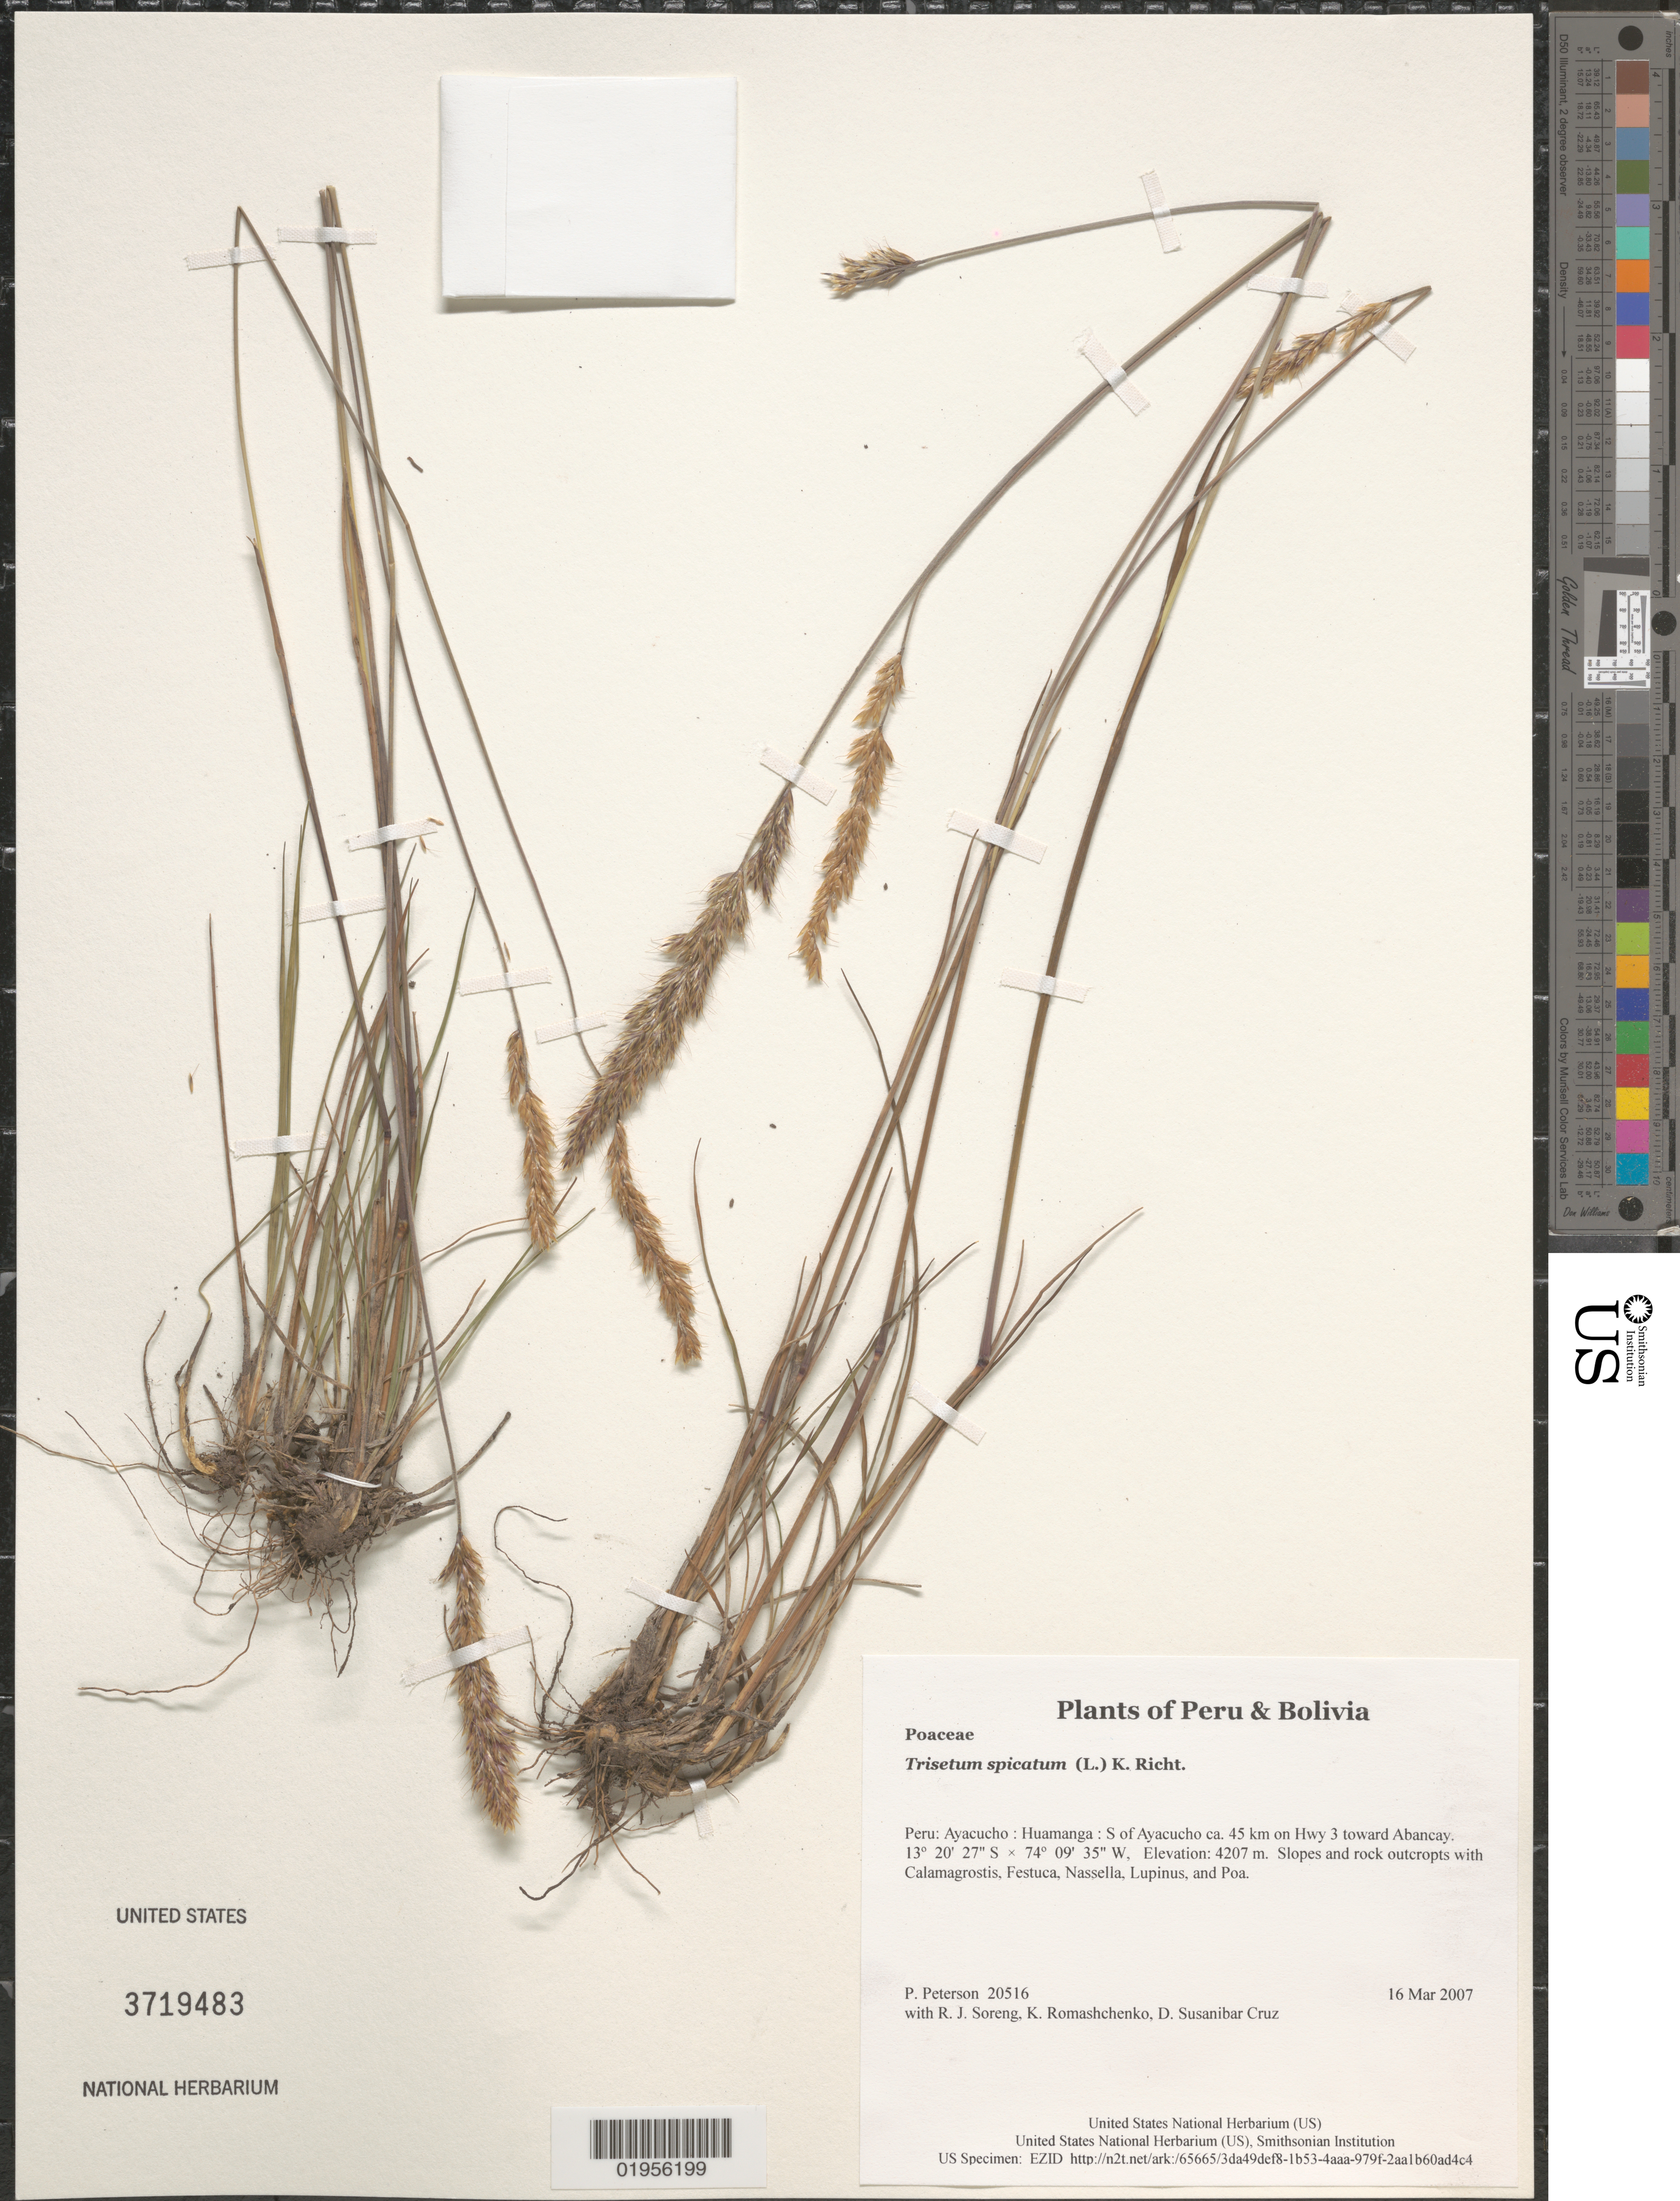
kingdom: Plantae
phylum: Tracheophyta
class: Liliopsida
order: Poales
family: Poaceae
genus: Trisetum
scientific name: Trisetum spicatum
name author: (L.) K. Richt.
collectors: P. M. Peterson, R. J. Soreng, K. Romashchenko & D. Susanibar Cruz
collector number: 20516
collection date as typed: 16 Mar 2007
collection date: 2007-03-16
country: Peru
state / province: Ayacucho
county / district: Huamanga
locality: S of Ayacucho ca. 45 km on Hwy 3 toward Abancay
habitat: Slopes and rock outcropts with Calamagrostis, Festuca, Nassella, Lupinus, and Poa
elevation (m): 4207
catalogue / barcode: US 3719483